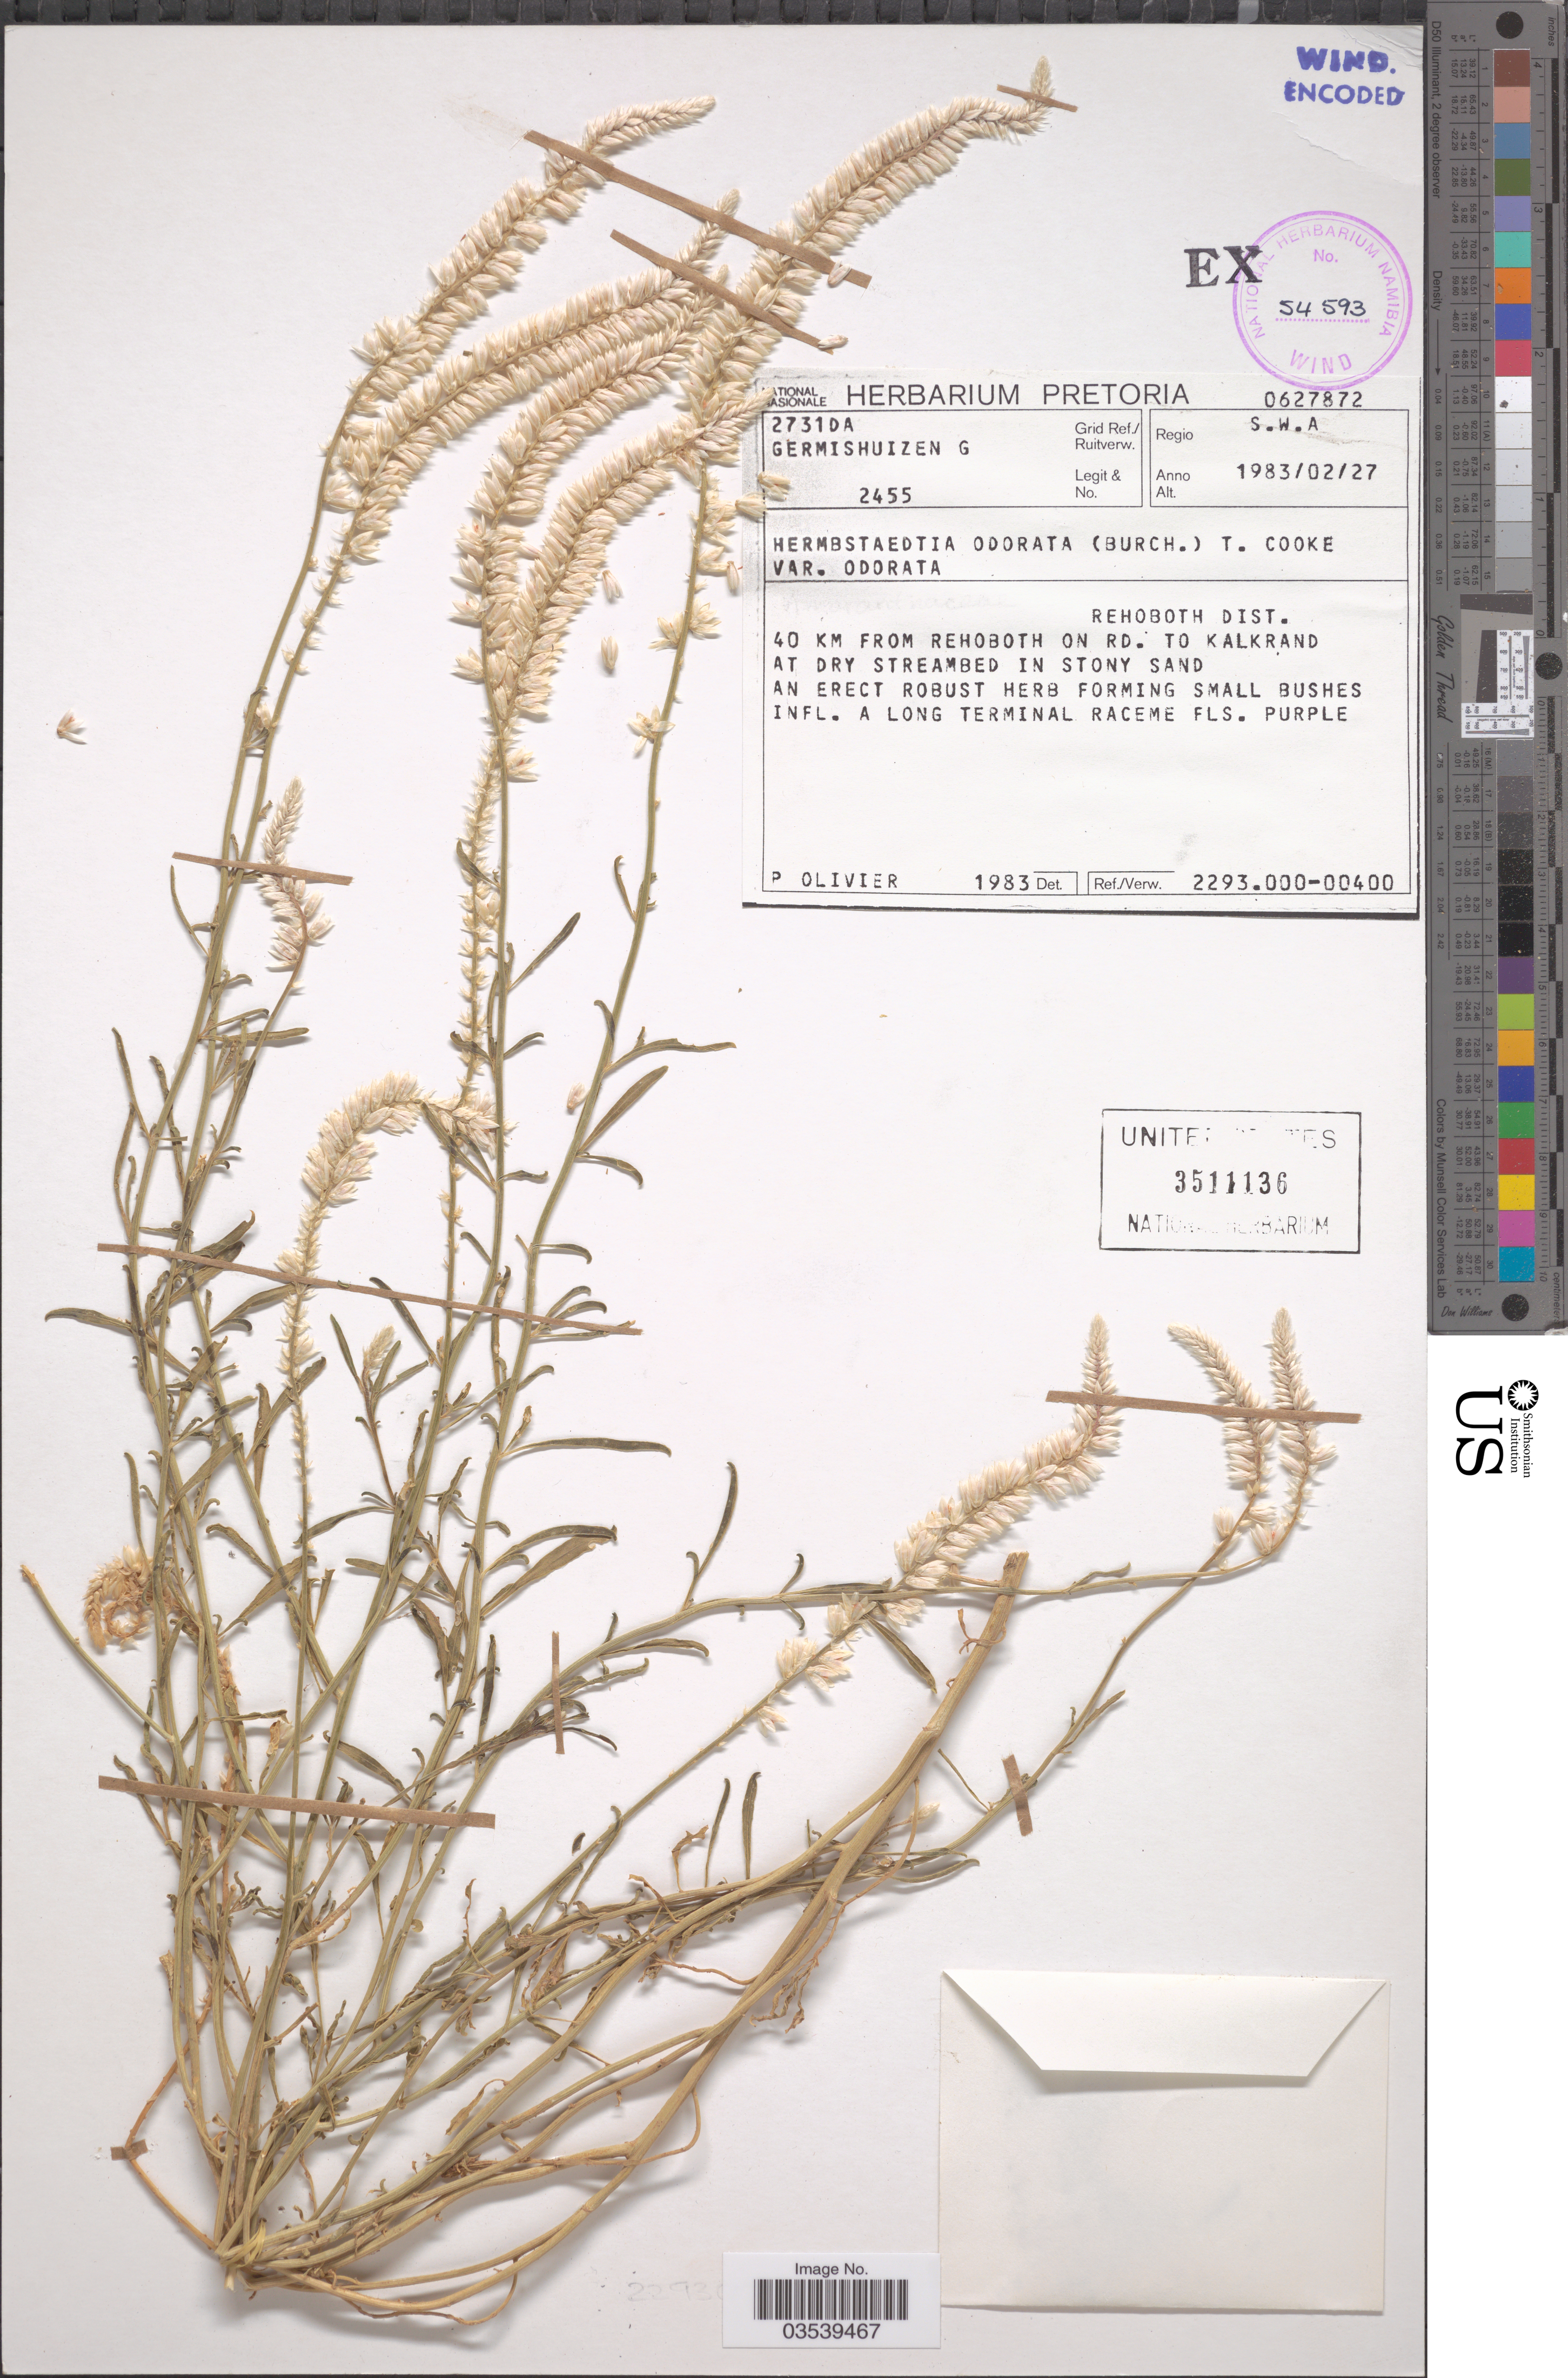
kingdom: Plantae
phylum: Tracheophyta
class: Magnoliopsida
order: Caryophyllales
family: Amaranthaceae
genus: Hermbstaedtia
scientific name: Hermbstaedtia odorata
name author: (Burch.) T. Cooke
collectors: G. Germishuizen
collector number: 2455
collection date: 1983-02-27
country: Namibia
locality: Regio S.W.A. Grid Ref./Ruitverw. 2731DA. 40 Km from Rehoboth on Rd. to Kalkrand.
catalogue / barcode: US 3511136